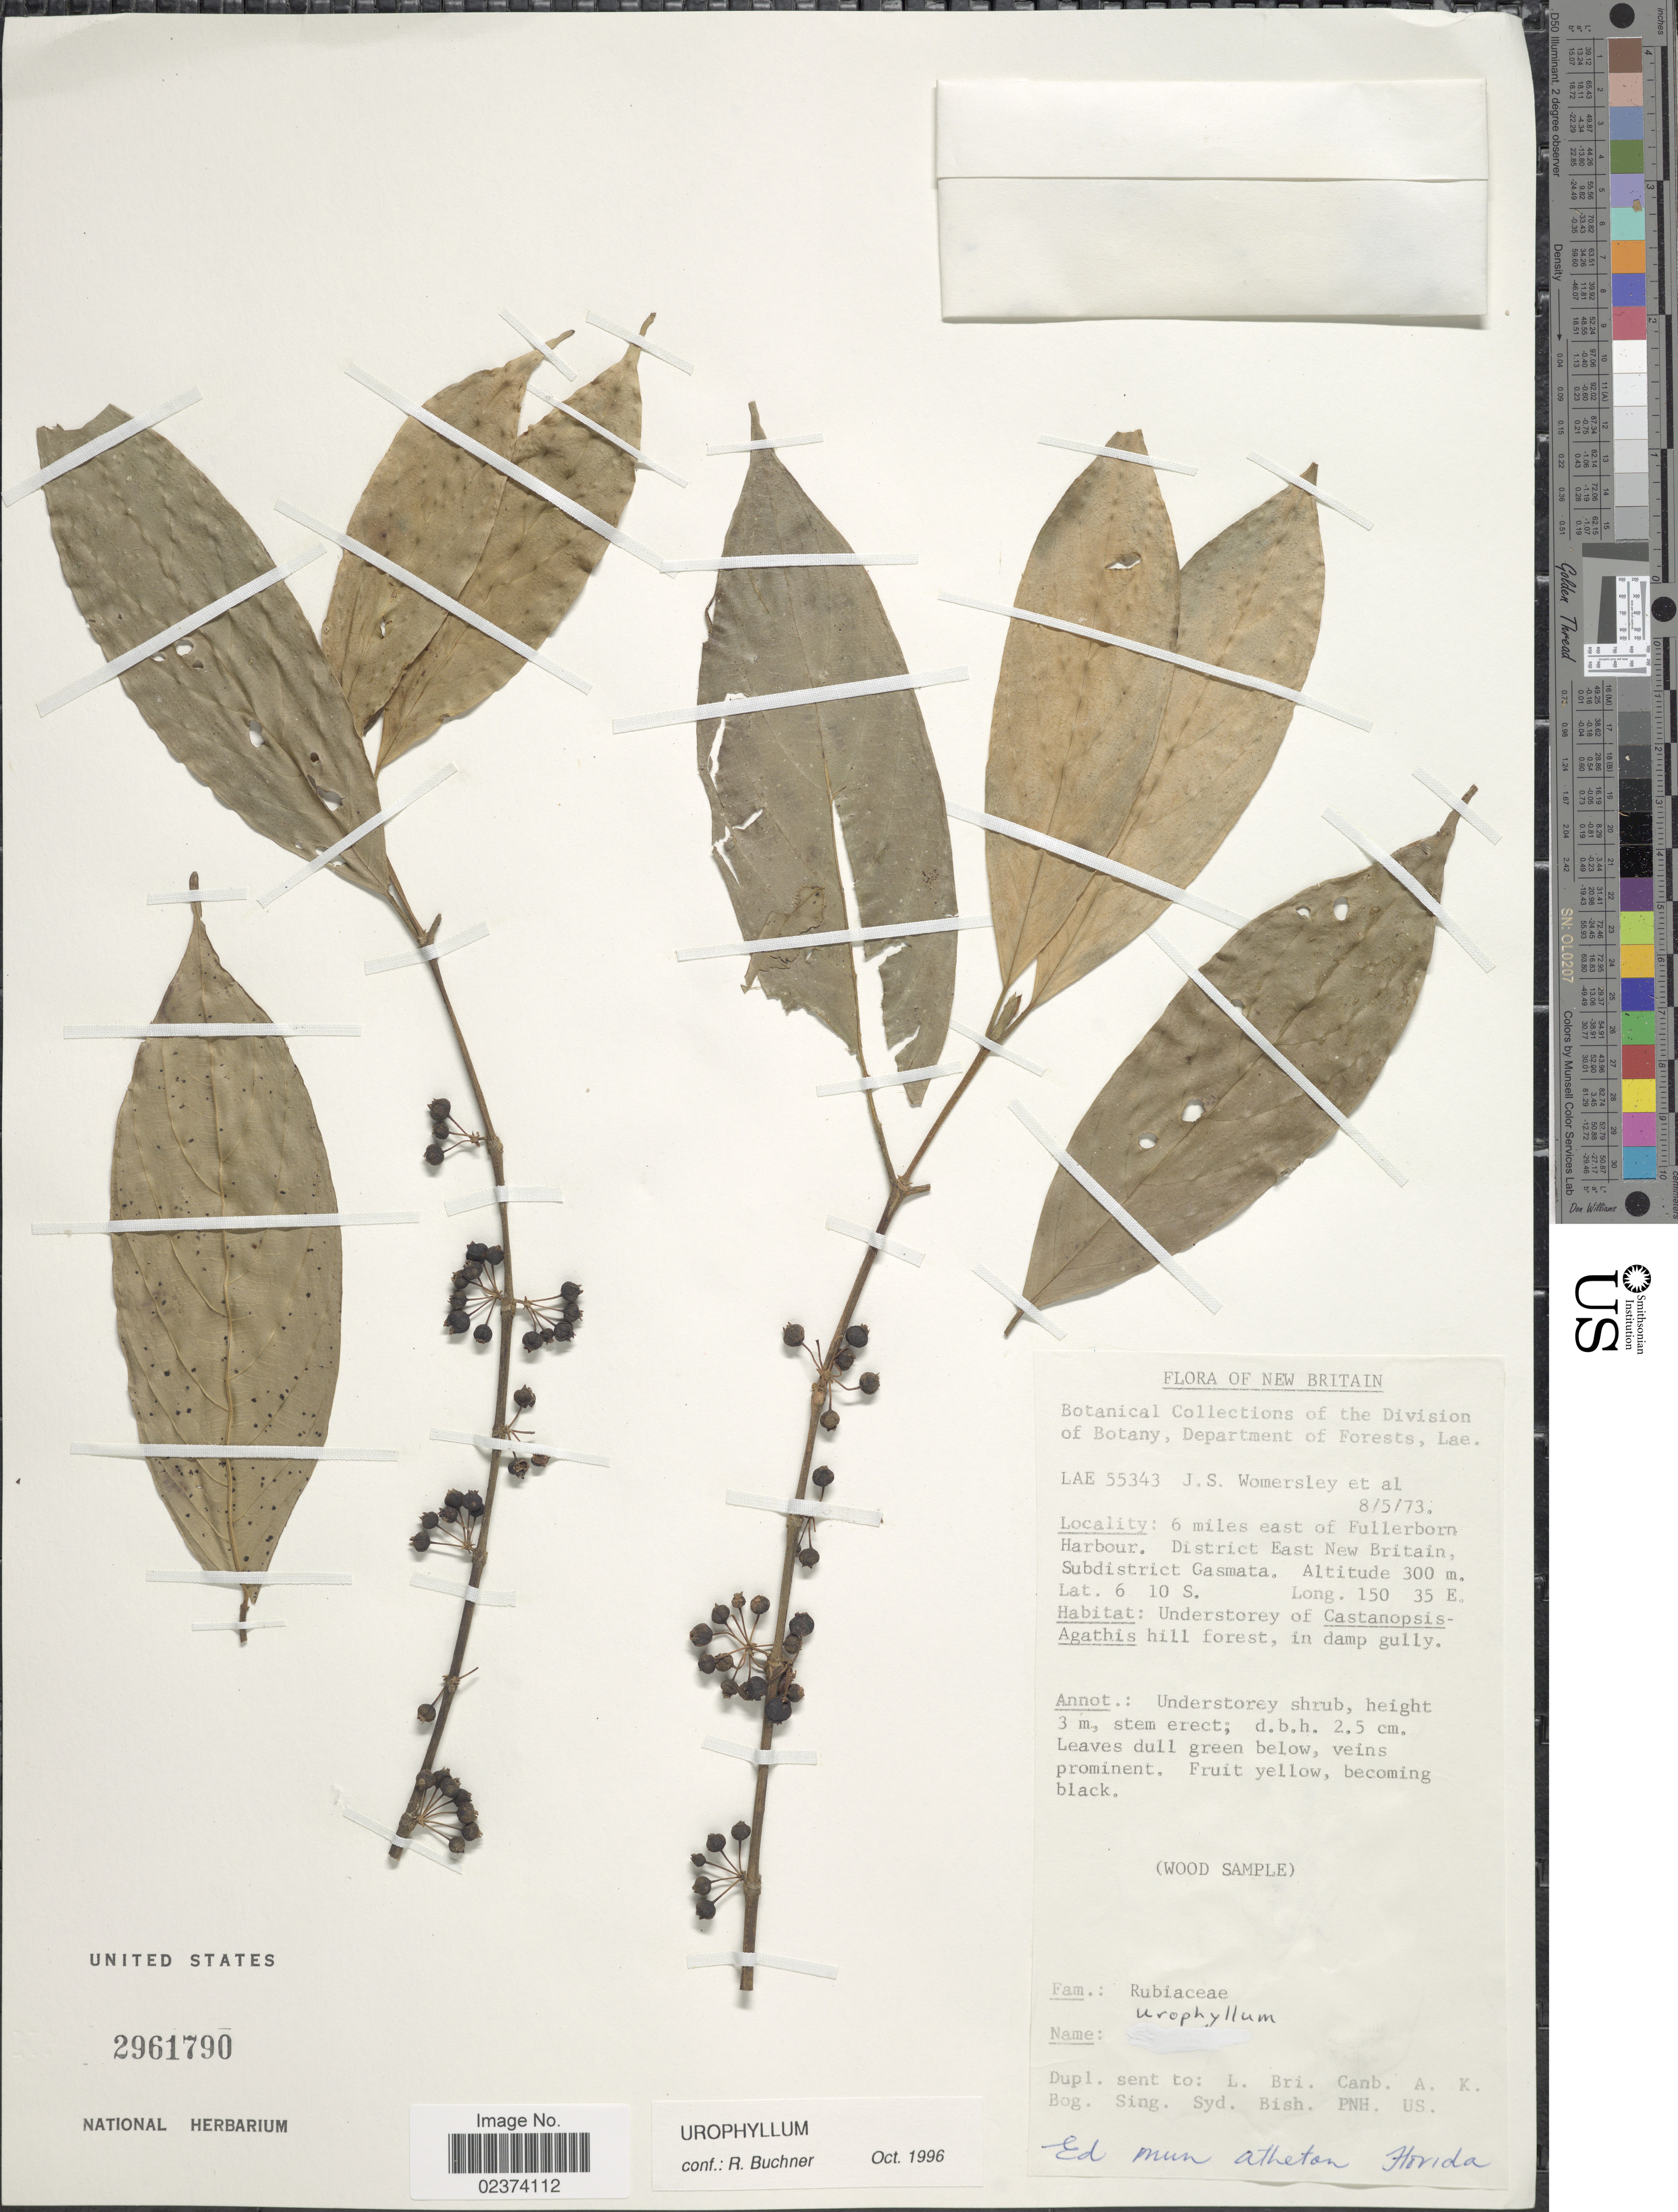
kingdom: Plantae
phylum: Tracheophyta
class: Magnoliopsida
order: Gentianales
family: Rubiaceae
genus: Urophyllum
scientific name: Urophyllum sp.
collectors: J. S. Womersley & et al.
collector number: LAE 55343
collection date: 1973-05-08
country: Papua New Guinea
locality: New Britain, 6 miles east of Fullerborn Harbour. District East New Britain, Subdistrict Gasmata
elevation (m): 300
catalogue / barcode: US 2961790